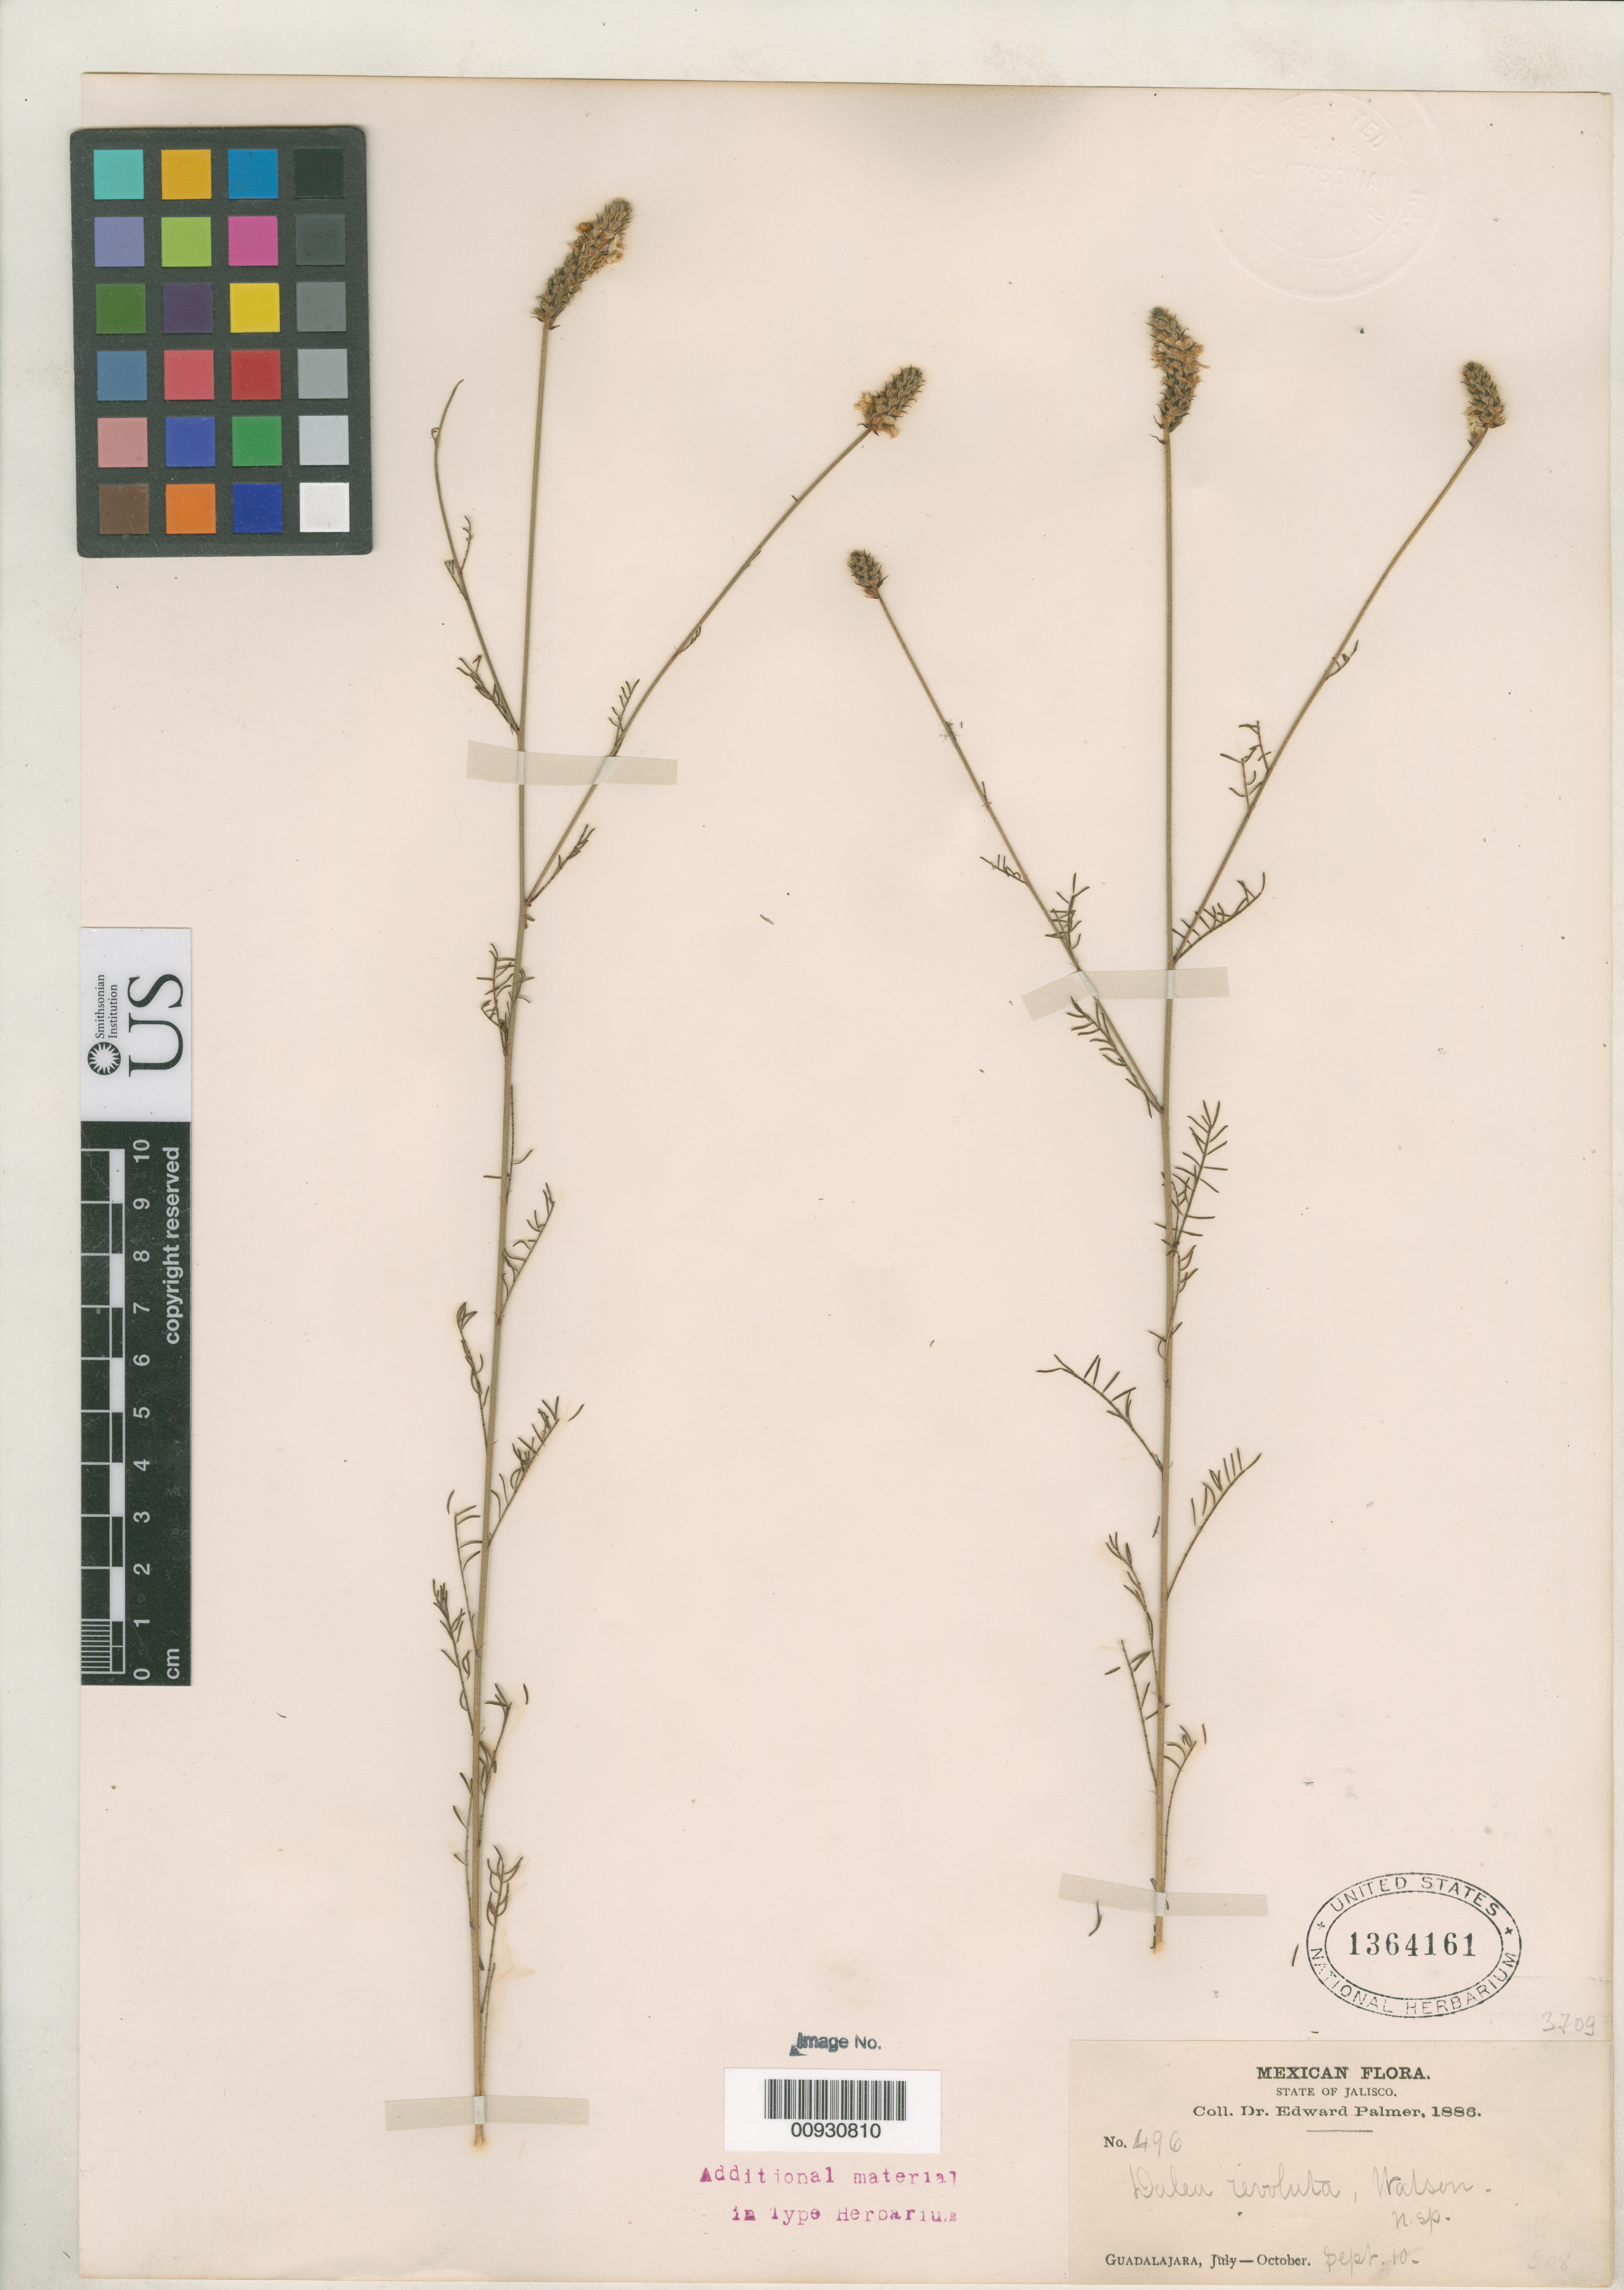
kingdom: Plantae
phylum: Tracheophyta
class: Magnoliopsida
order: Fabales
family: Fabaceae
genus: Dalea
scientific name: Dalea revoluta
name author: S. Watson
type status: Isotype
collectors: E. Palmer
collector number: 496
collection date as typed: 10 Sep 1886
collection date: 1886-09-10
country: Mexico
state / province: Jalisco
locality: Guadalajara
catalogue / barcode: US 1364161